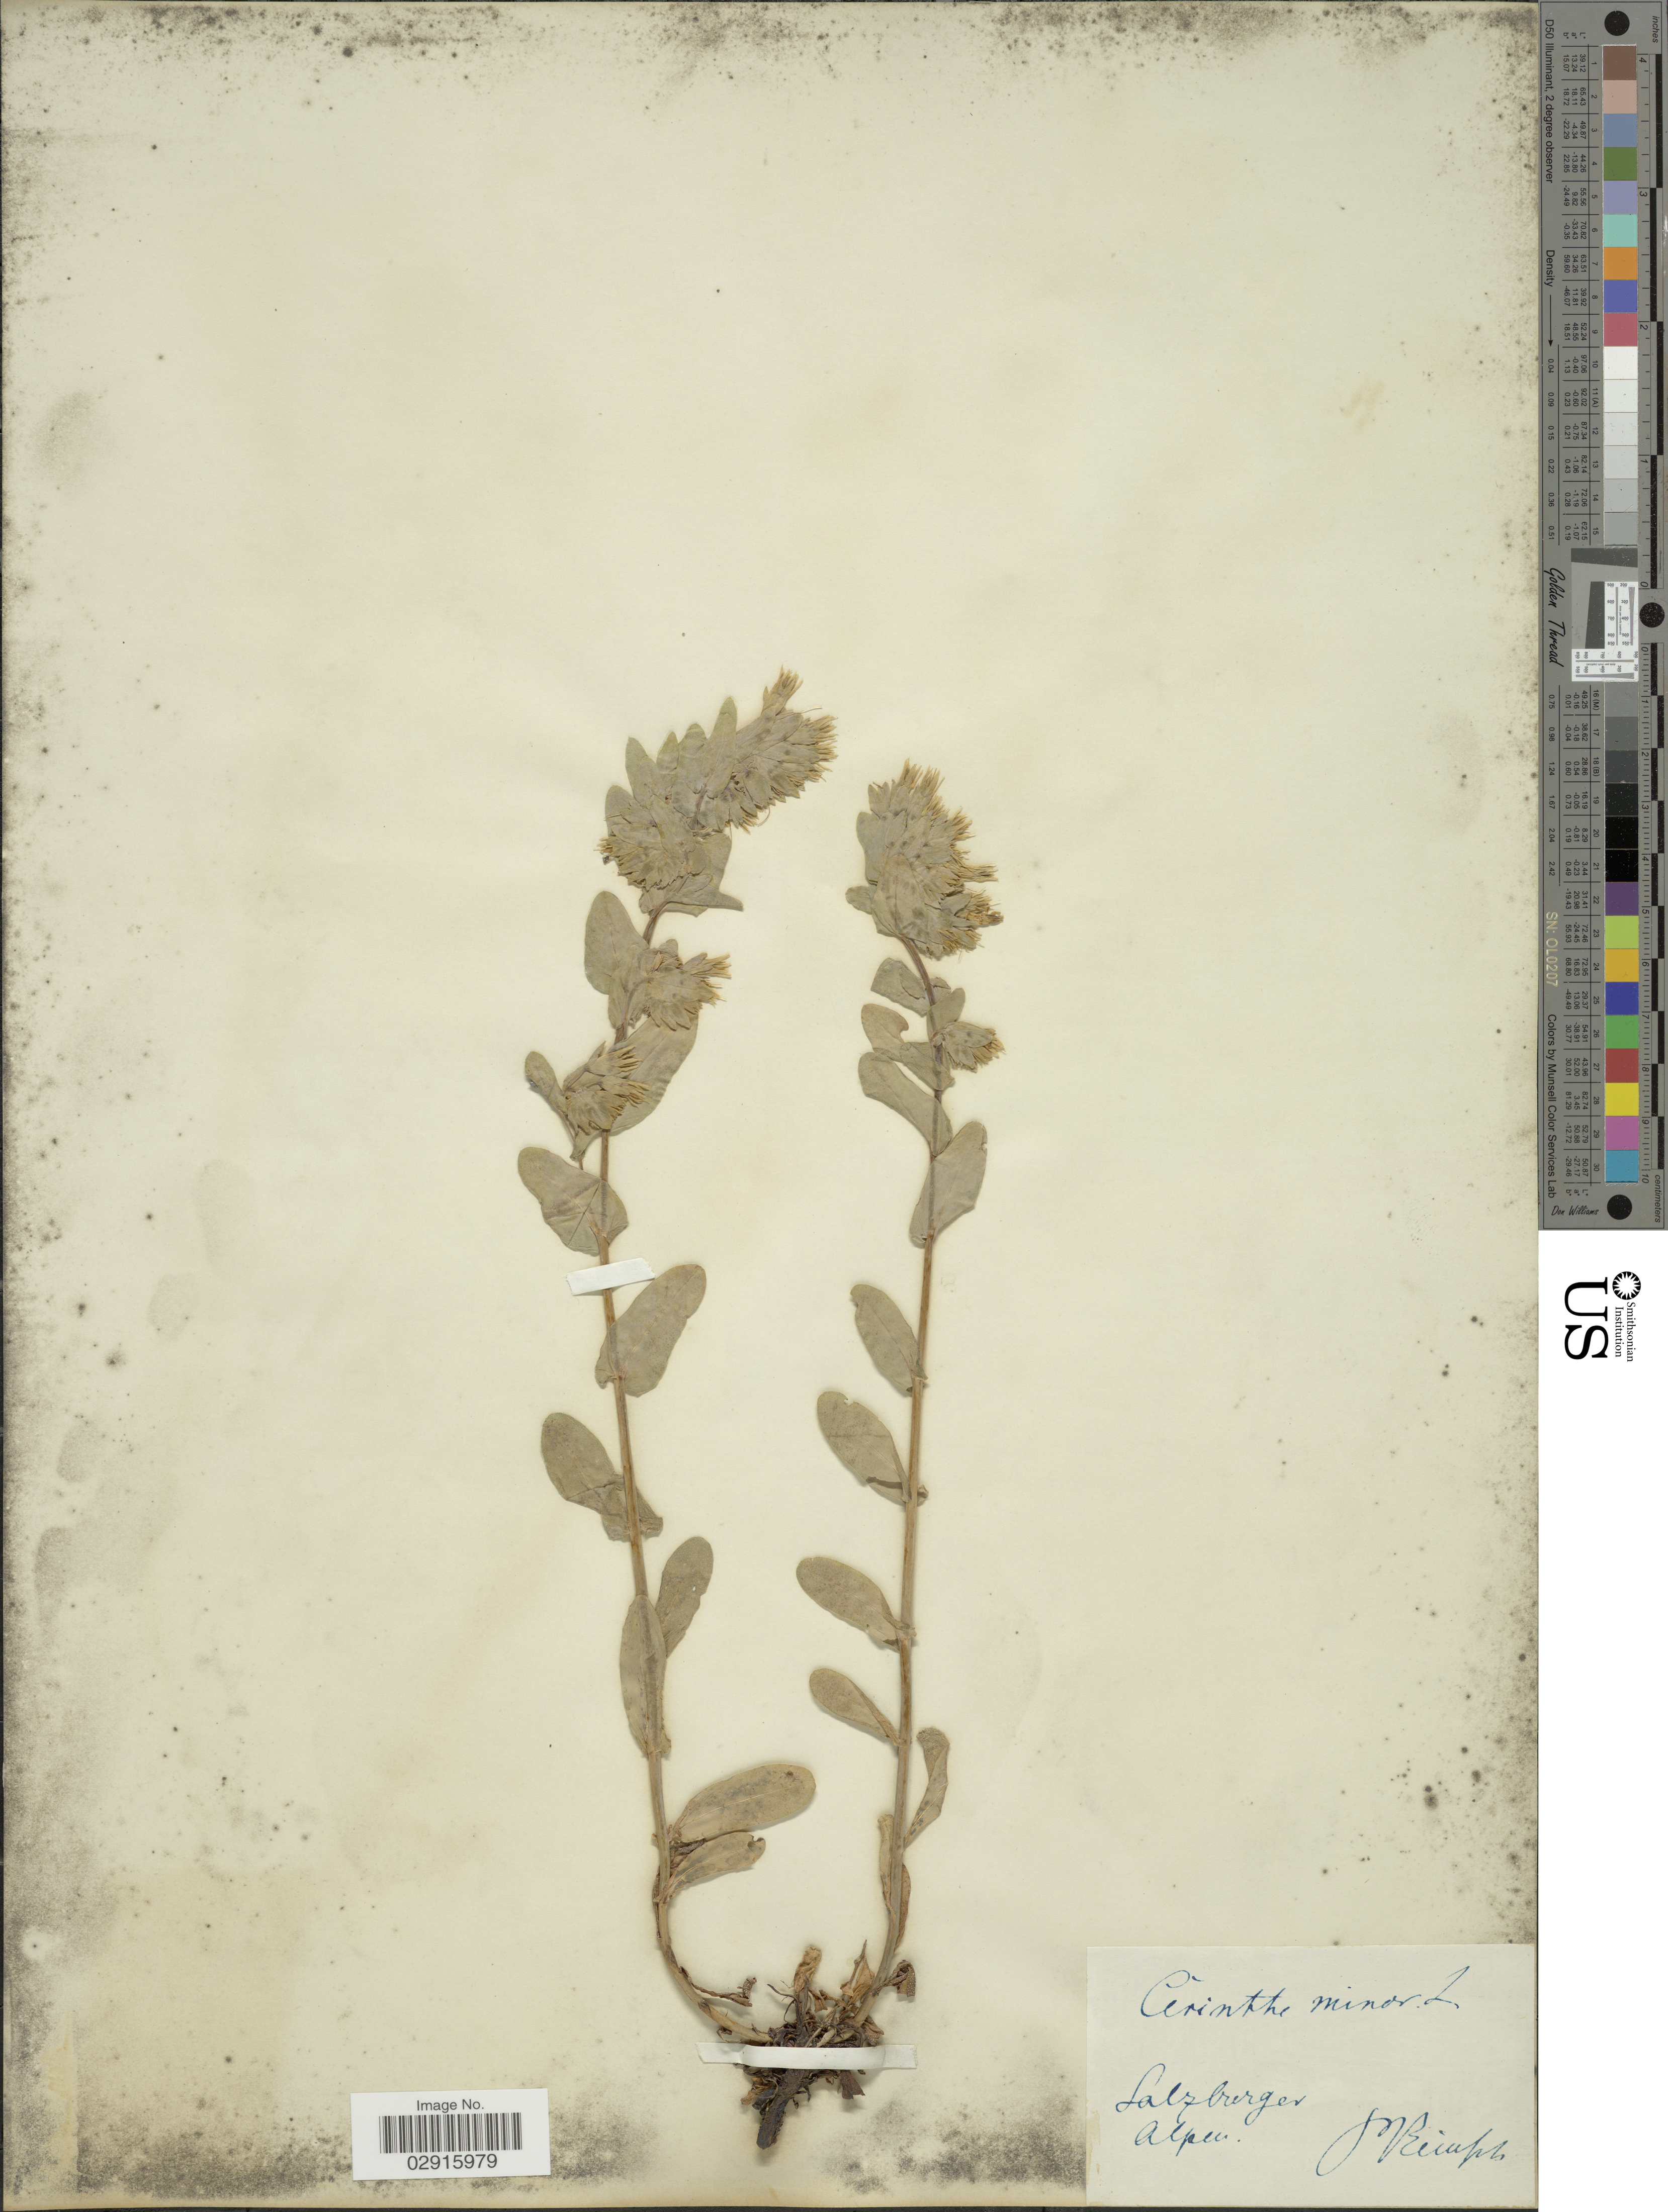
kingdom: Plantae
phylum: Tracheophyta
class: Magnoliopsida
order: Boraginales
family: Boraginaceae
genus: Cerinthe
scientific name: Cerinthe minor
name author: L.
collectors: M. Reinph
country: Austria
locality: Salzberger, Alpen.